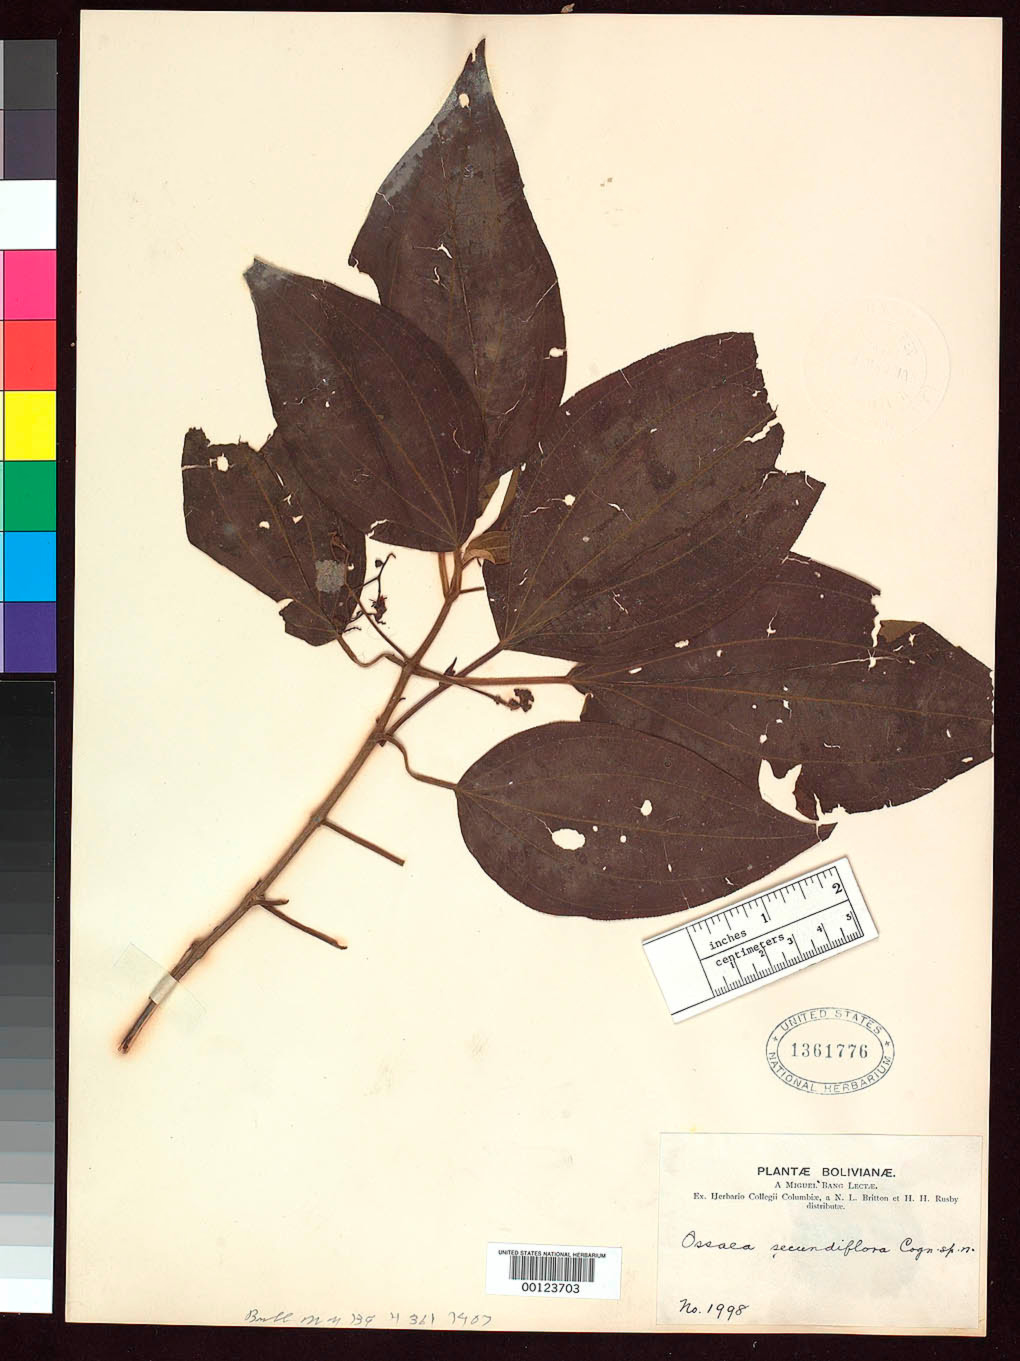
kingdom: Plantae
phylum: Tracheophyta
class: Magnoliopsida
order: Myrtales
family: Melastomataceae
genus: Ossaea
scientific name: Ossaea secundiflora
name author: Cogn.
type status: Isotype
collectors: M. Bang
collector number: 1998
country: Bolivia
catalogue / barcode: US 1361776